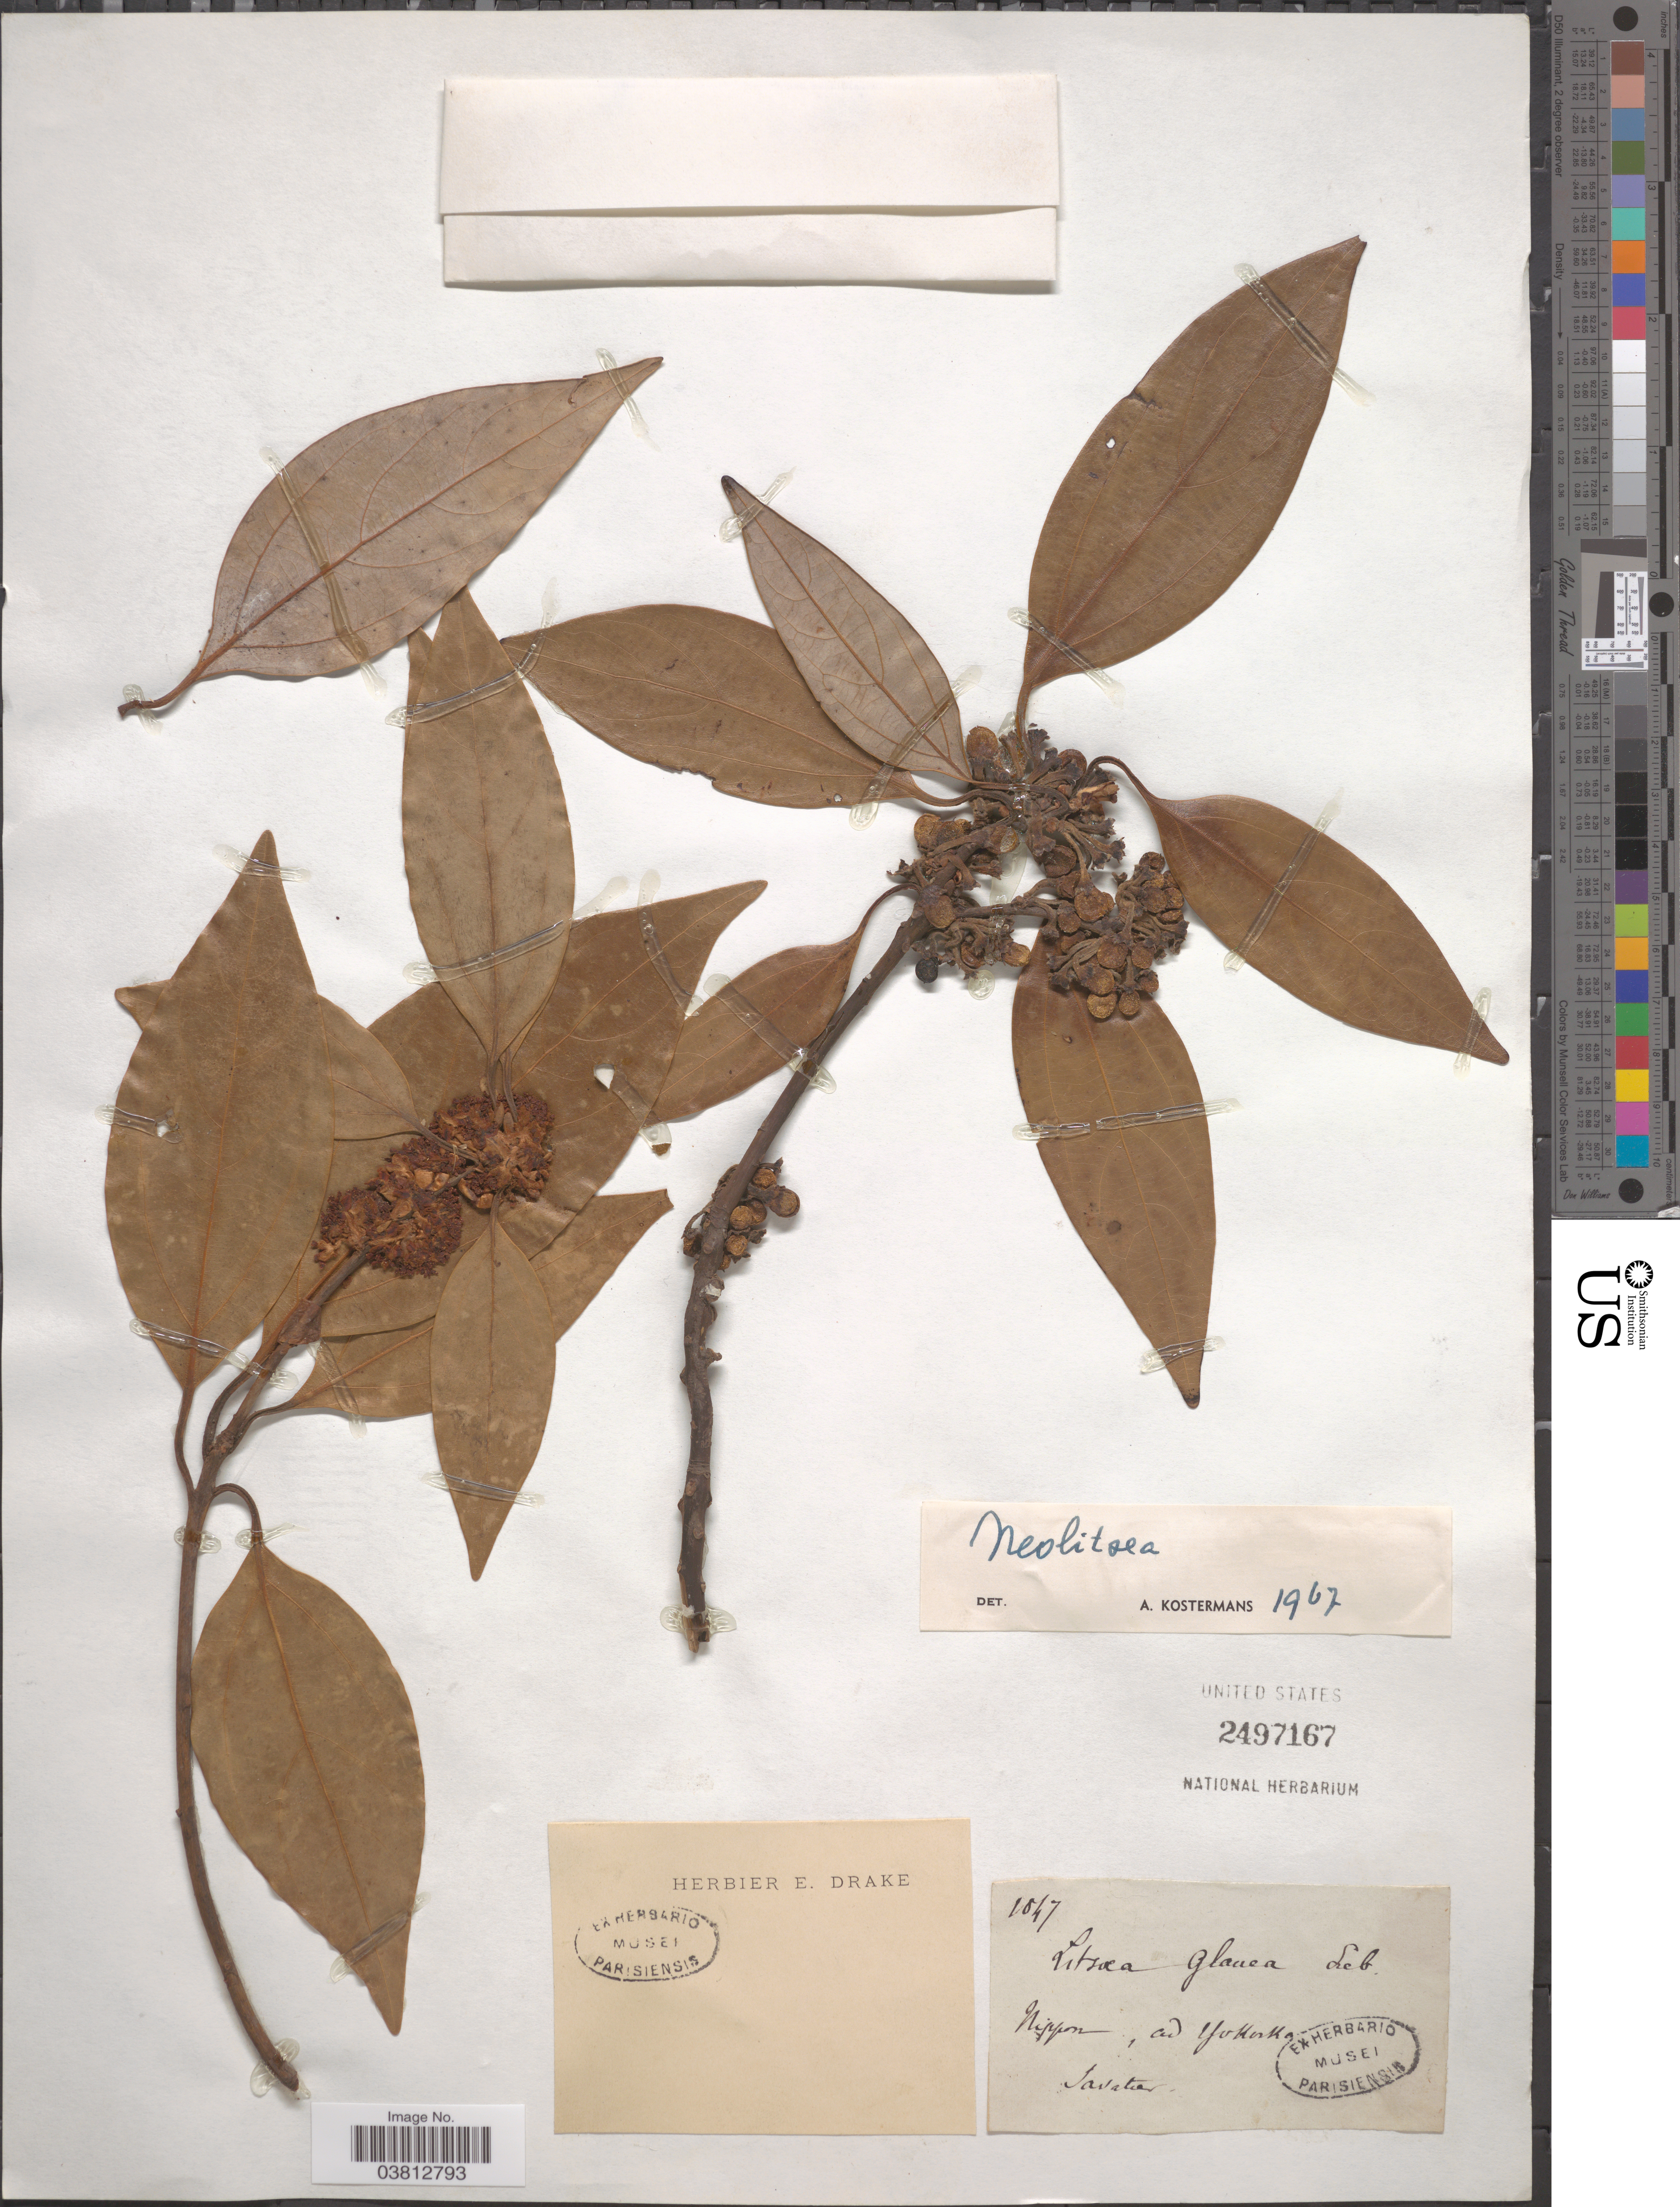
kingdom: Plantae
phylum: Tracheophyta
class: Magnoliopsida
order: Laurales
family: Lauraceae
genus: Neolitsea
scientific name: Neolitsea sp.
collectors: Savatier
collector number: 1047*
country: Japan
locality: Nippon, ad Yokoska.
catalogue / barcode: US 2497167